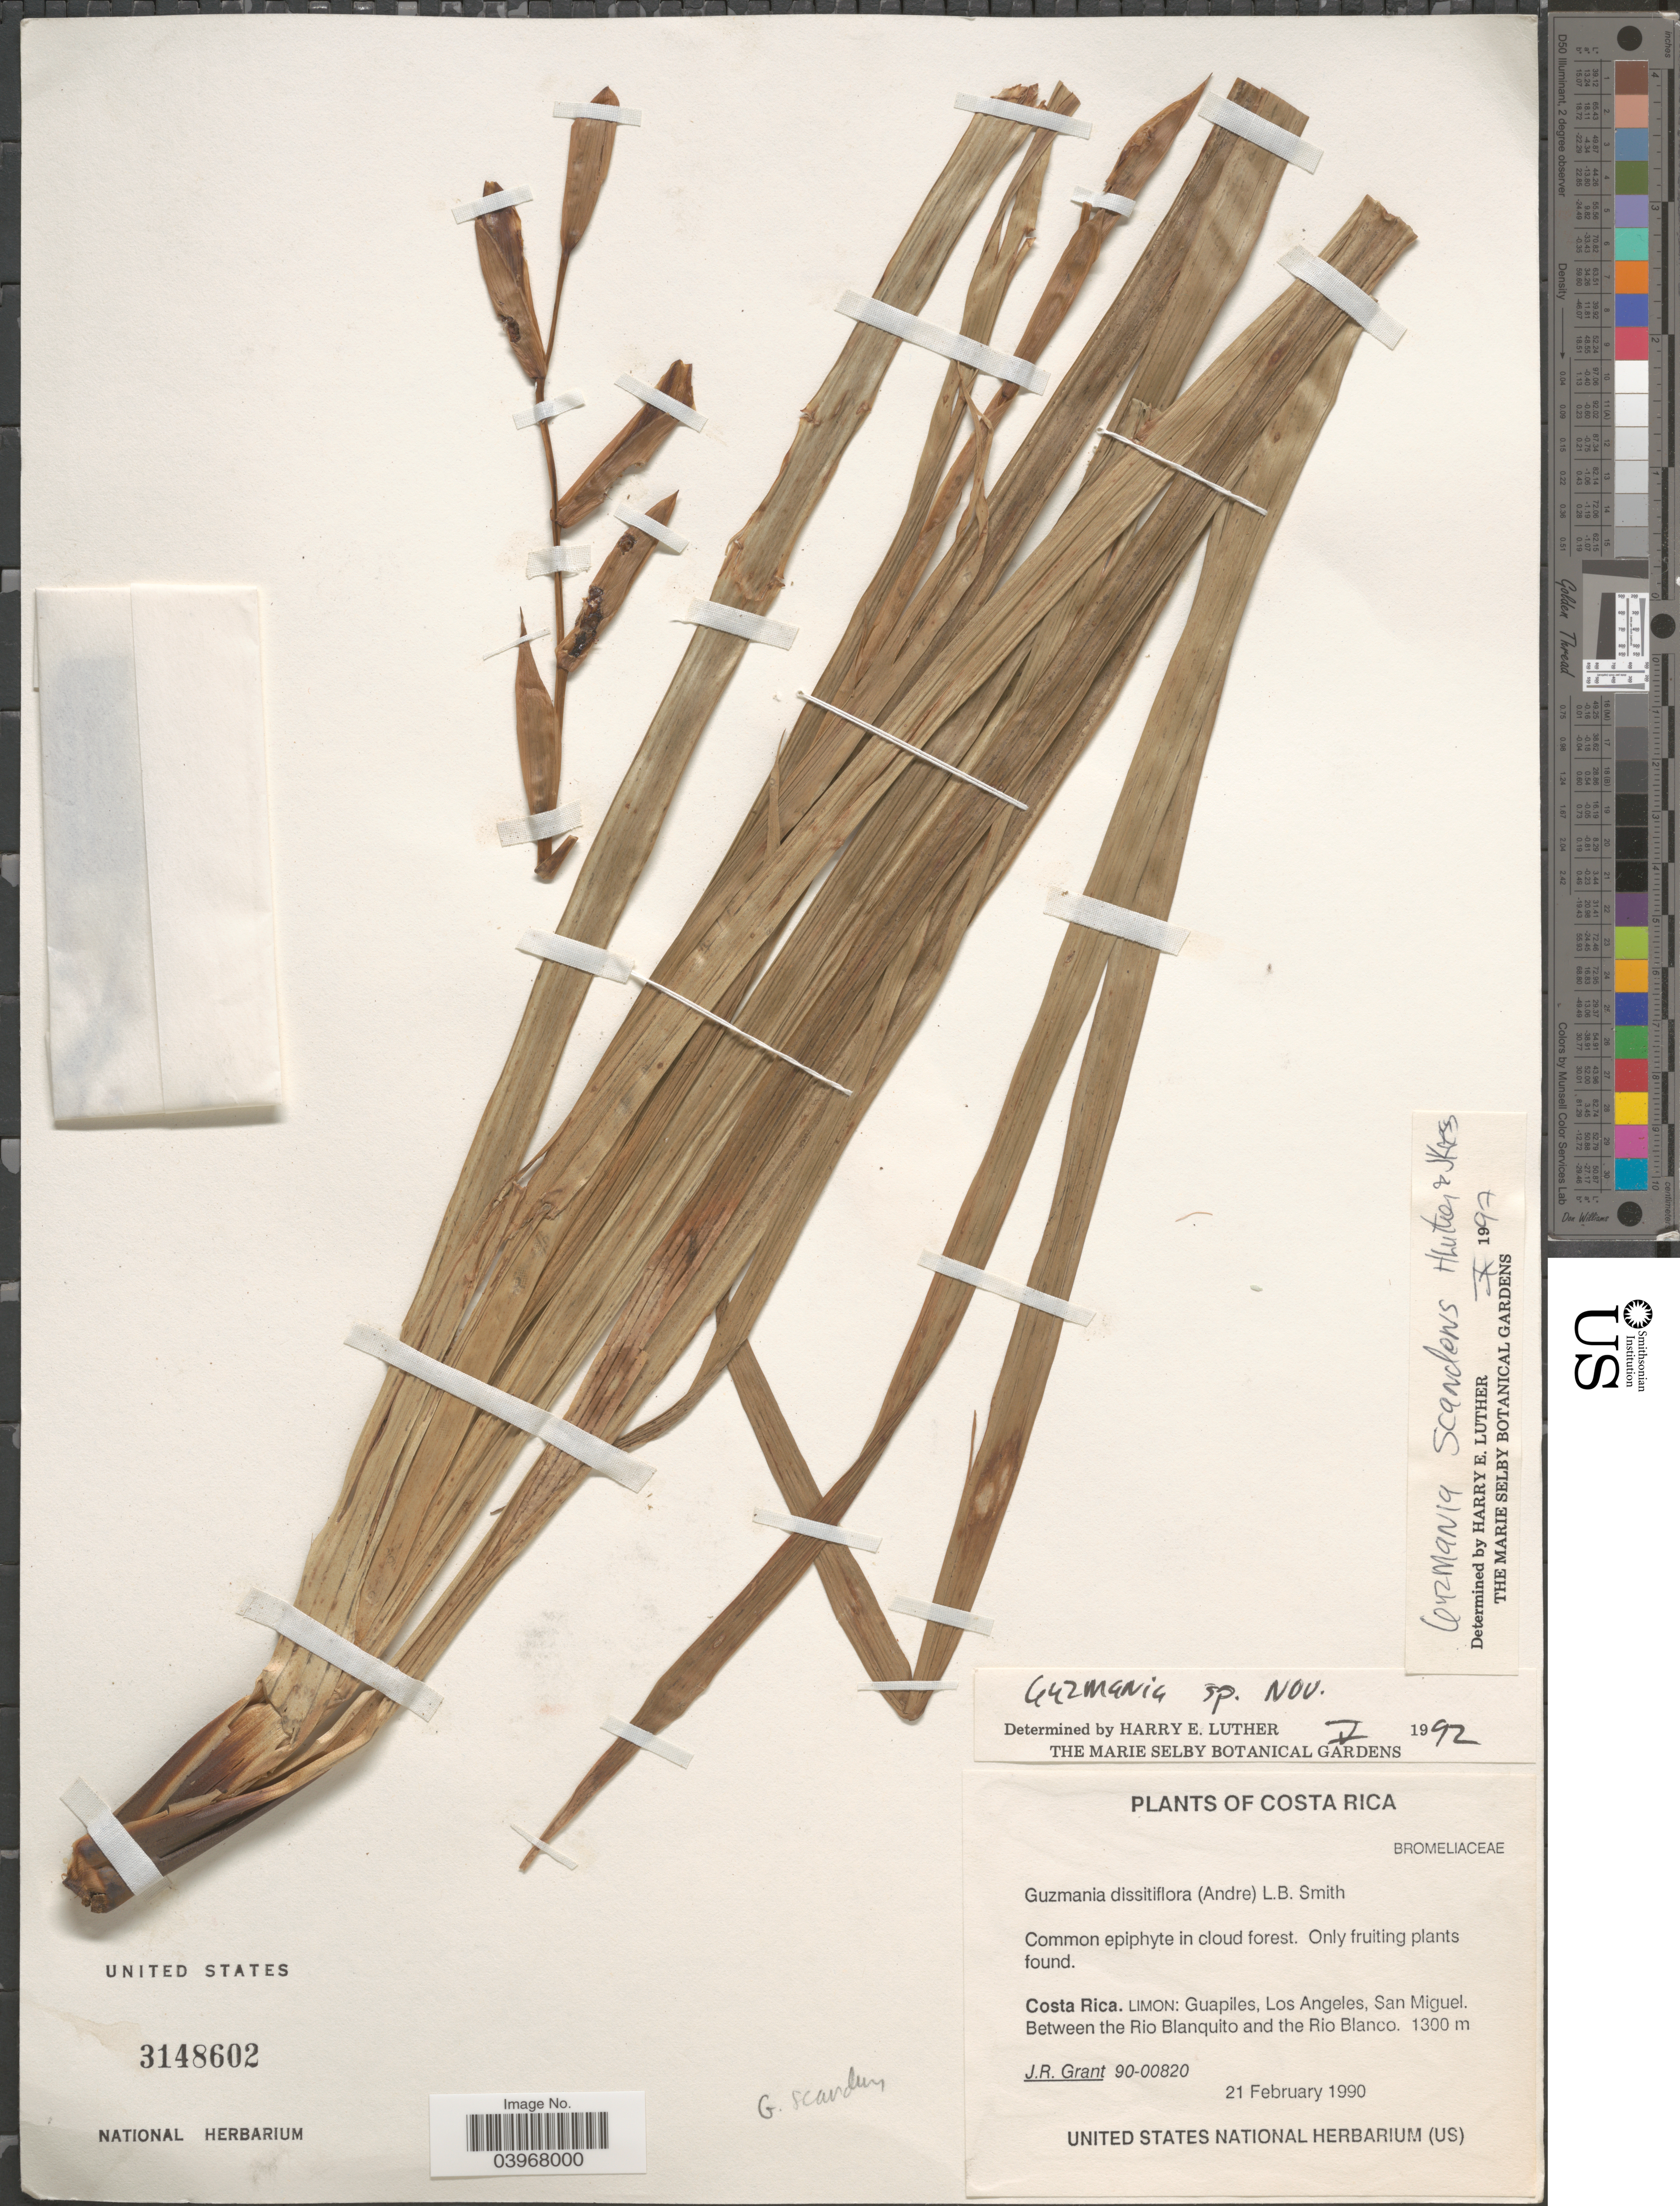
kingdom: Plantae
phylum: Tracheophyta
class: Liliopsida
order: Poales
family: Bromeliaceae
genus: Guzmania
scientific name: Guzmania scandens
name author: H. Luther & W.J. Kress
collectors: J. Grant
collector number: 90-00820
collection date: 1990-02-21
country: Costa Rica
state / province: Limón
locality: Guapiles, Los Angeles, San Miguel. Between the Rio Blanquito and the Rio Blanco.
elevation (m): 1300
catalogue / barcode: US 3148602